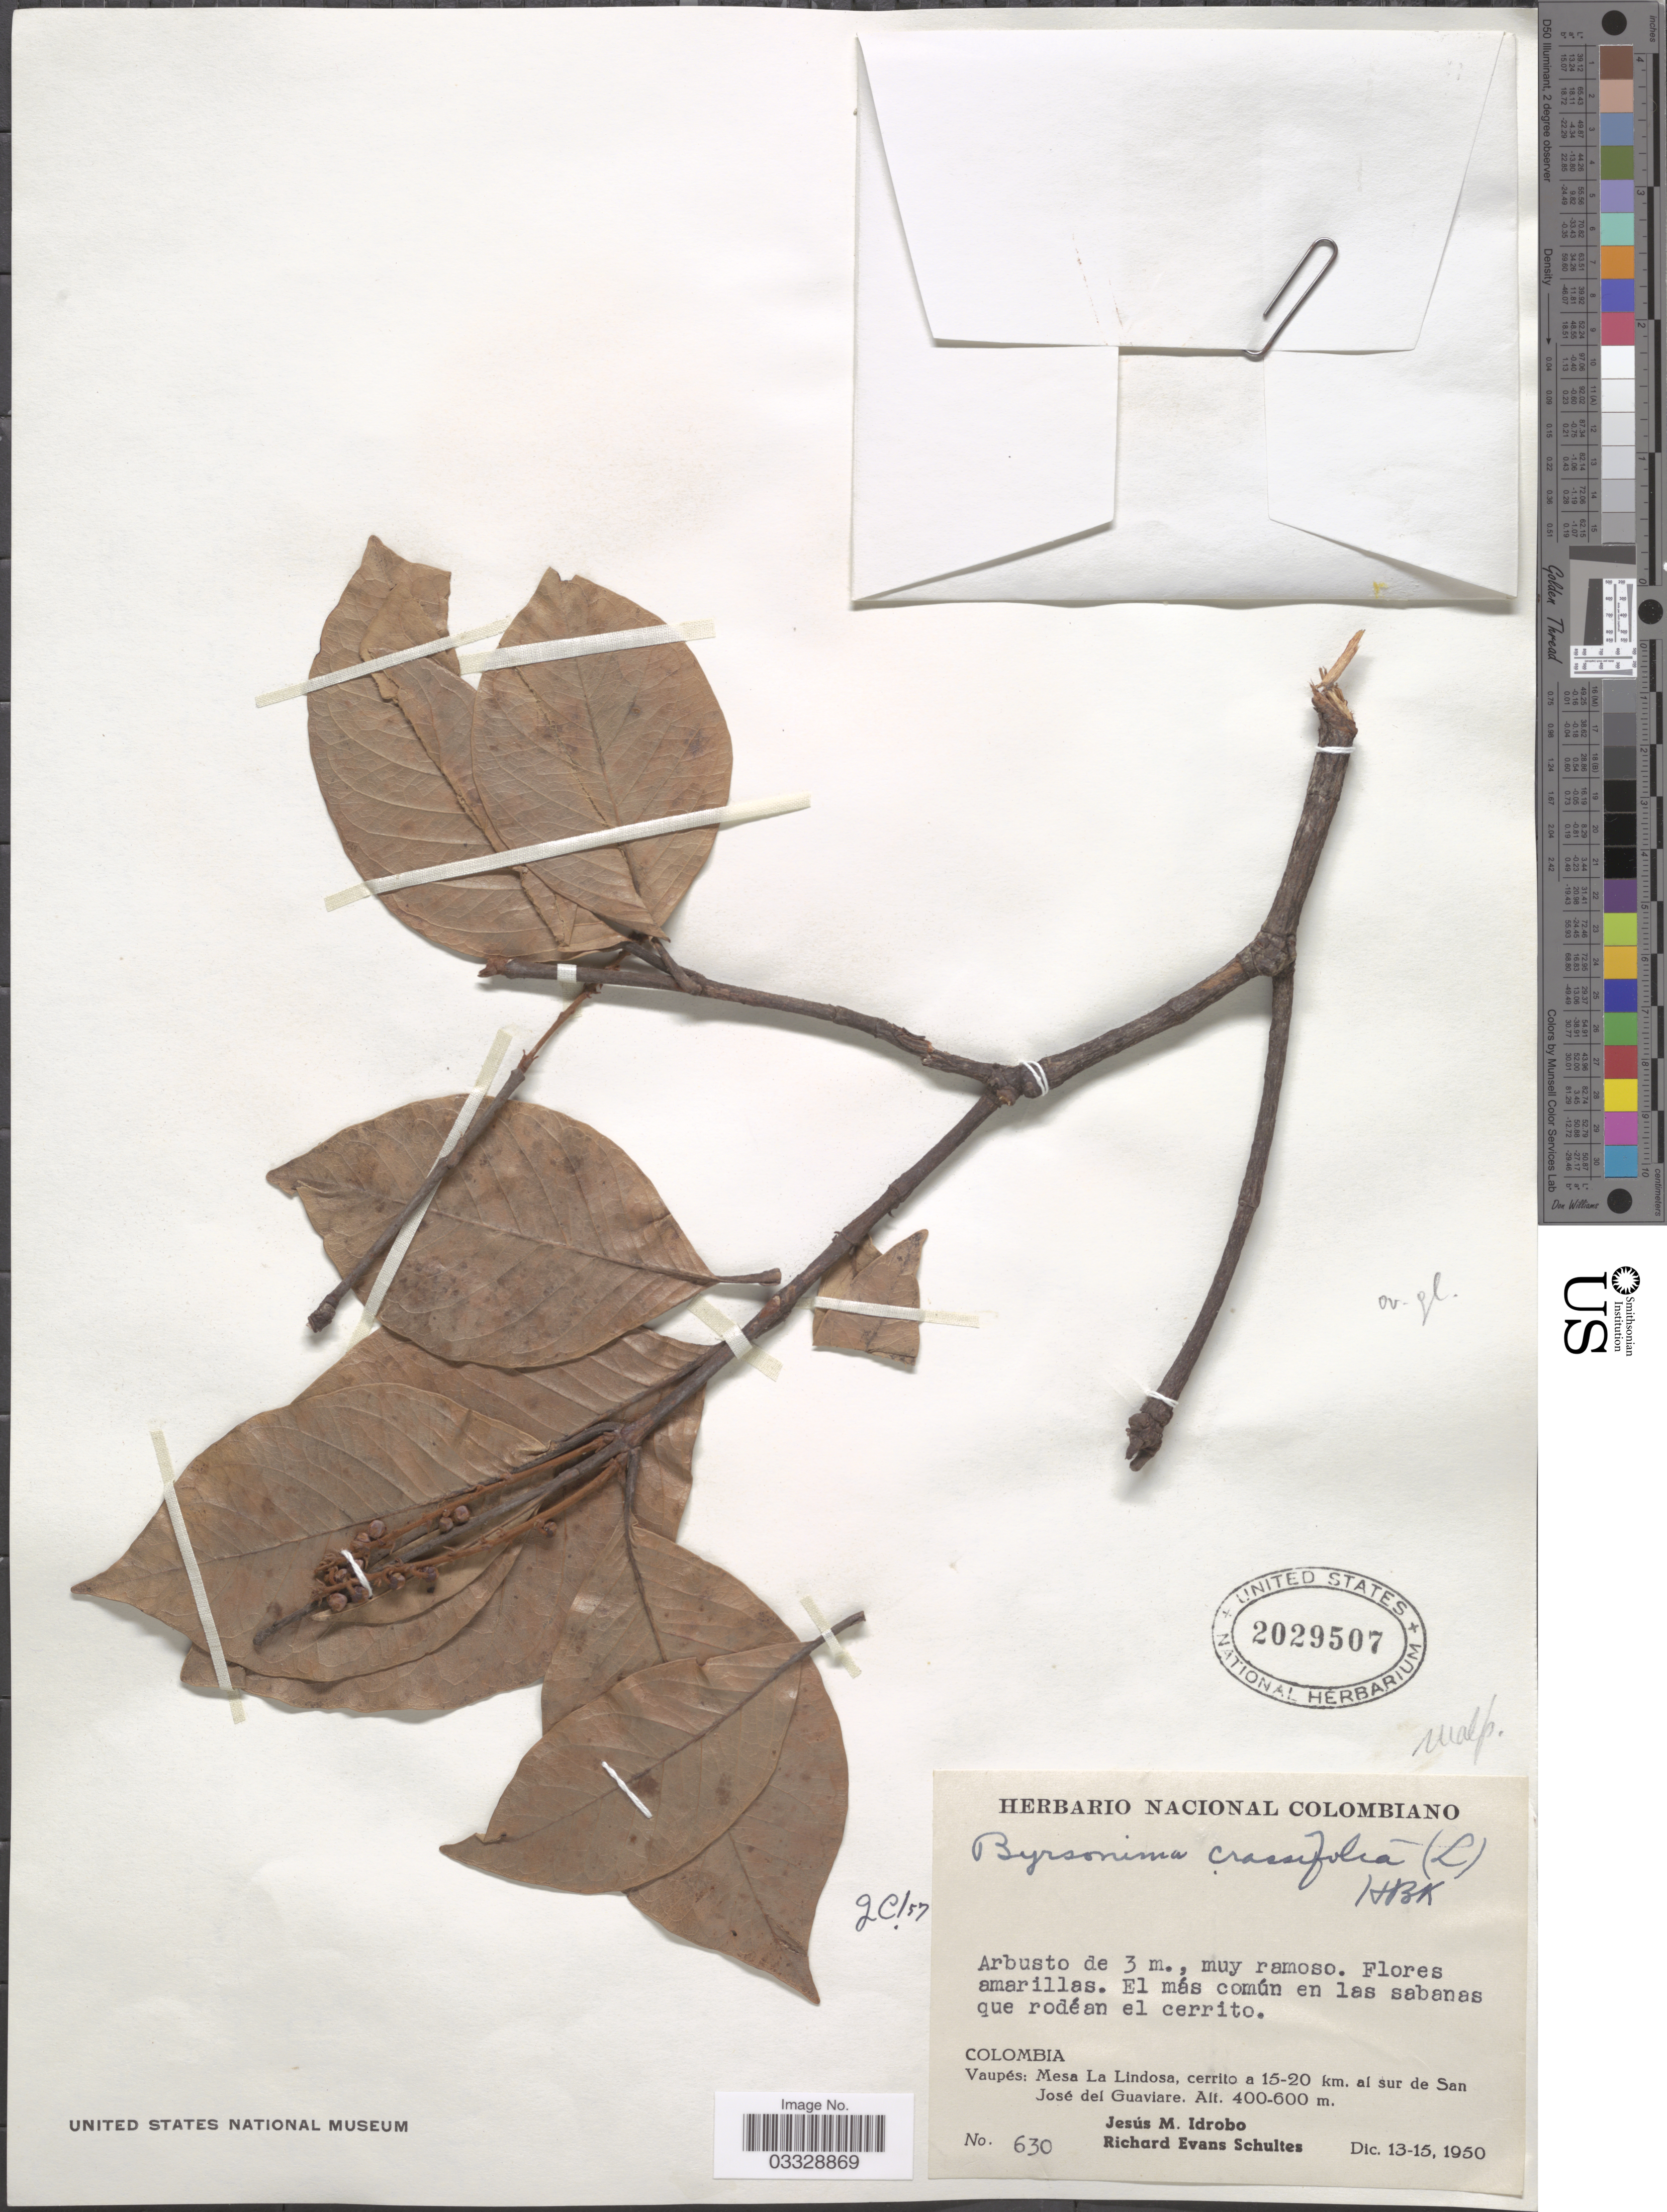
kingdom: Plantae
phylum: Tracheophyta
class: Magnoliopsida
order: Malpighiales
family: Malpighiaceae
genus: Byrsonima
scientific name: Byrsonima crassifolia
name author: (L.) Kunth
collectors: J. M. Idrobo & R. E. Schultes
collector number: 630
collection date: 1950-12-13/1950-12-15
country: Colombia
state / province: Vaupés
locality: Mesa La Lindosa, cerrito a 15-20 km. al sur de San José del Guaviare.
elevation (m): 400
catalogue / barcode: US 2029507